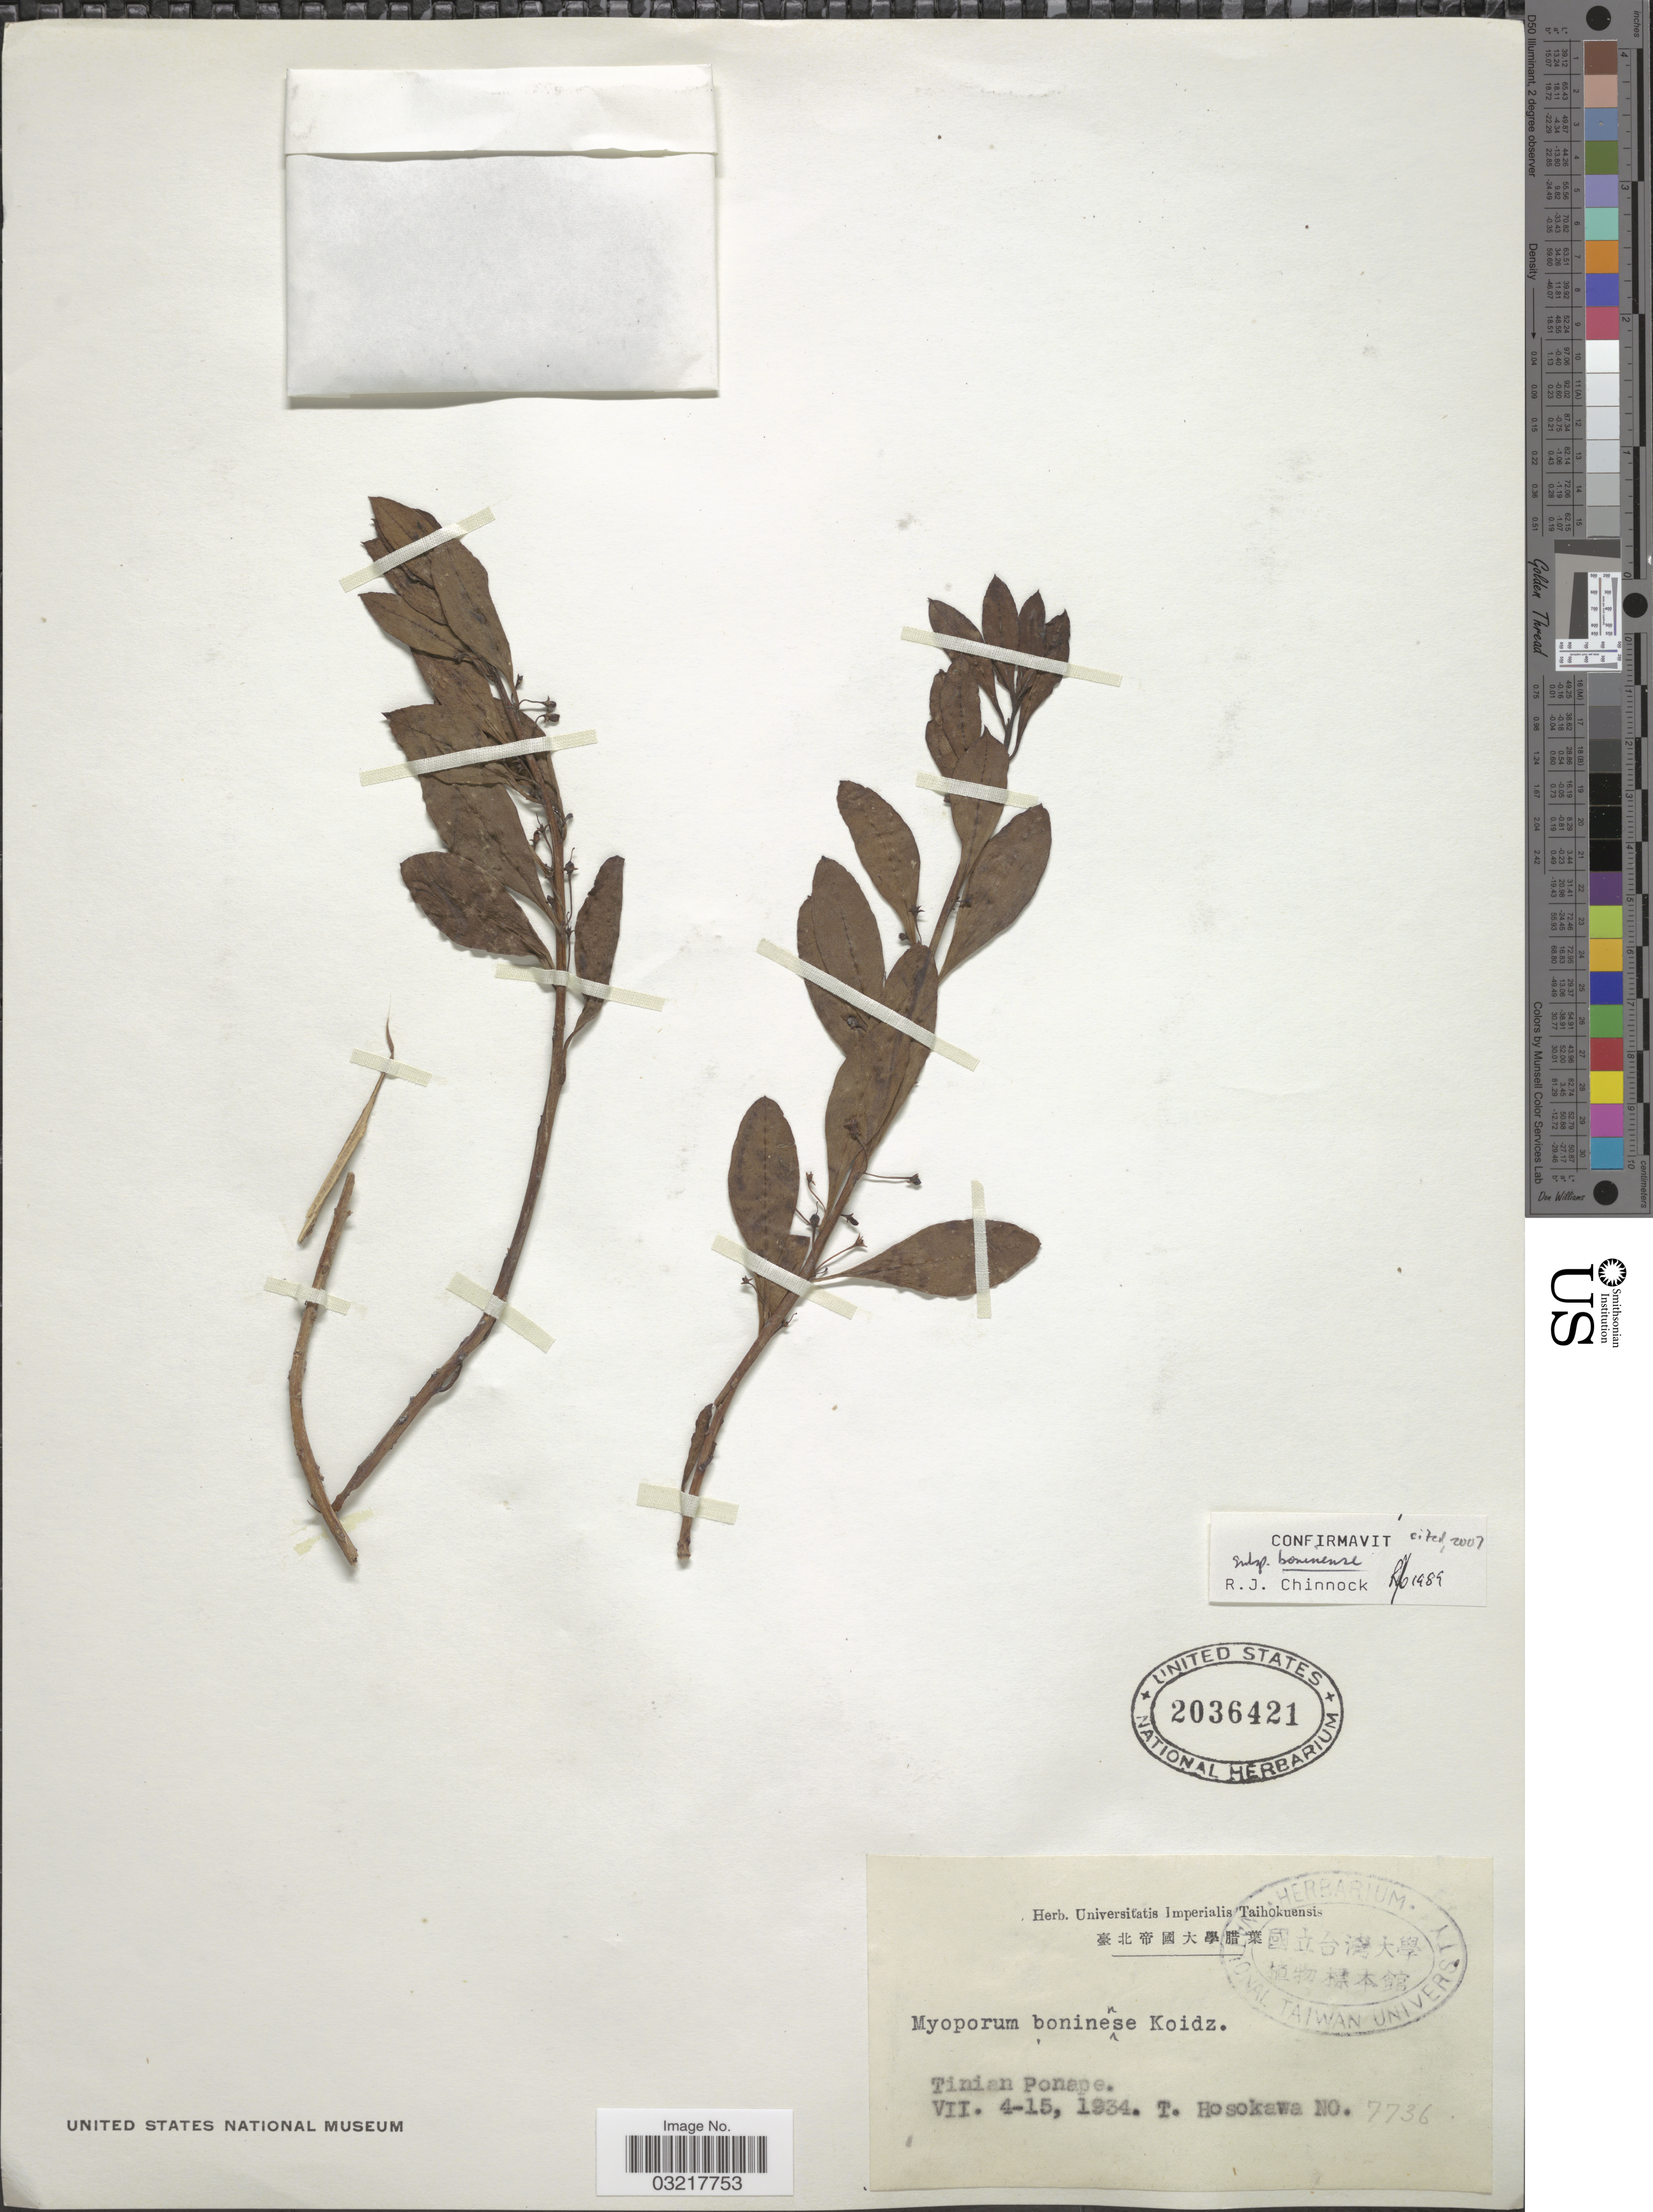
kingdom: Plantae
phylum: Tracheophyta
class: Magnoliopsida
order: Lamiales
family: Scrophulariaceae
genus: Myoporum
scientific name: Myoporum boninense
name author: Koidz.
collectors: T. Hosokawa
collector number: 7736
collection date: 1934-07-04/1934-07-15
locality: Tinian Ponape.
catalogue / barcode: US 2036421